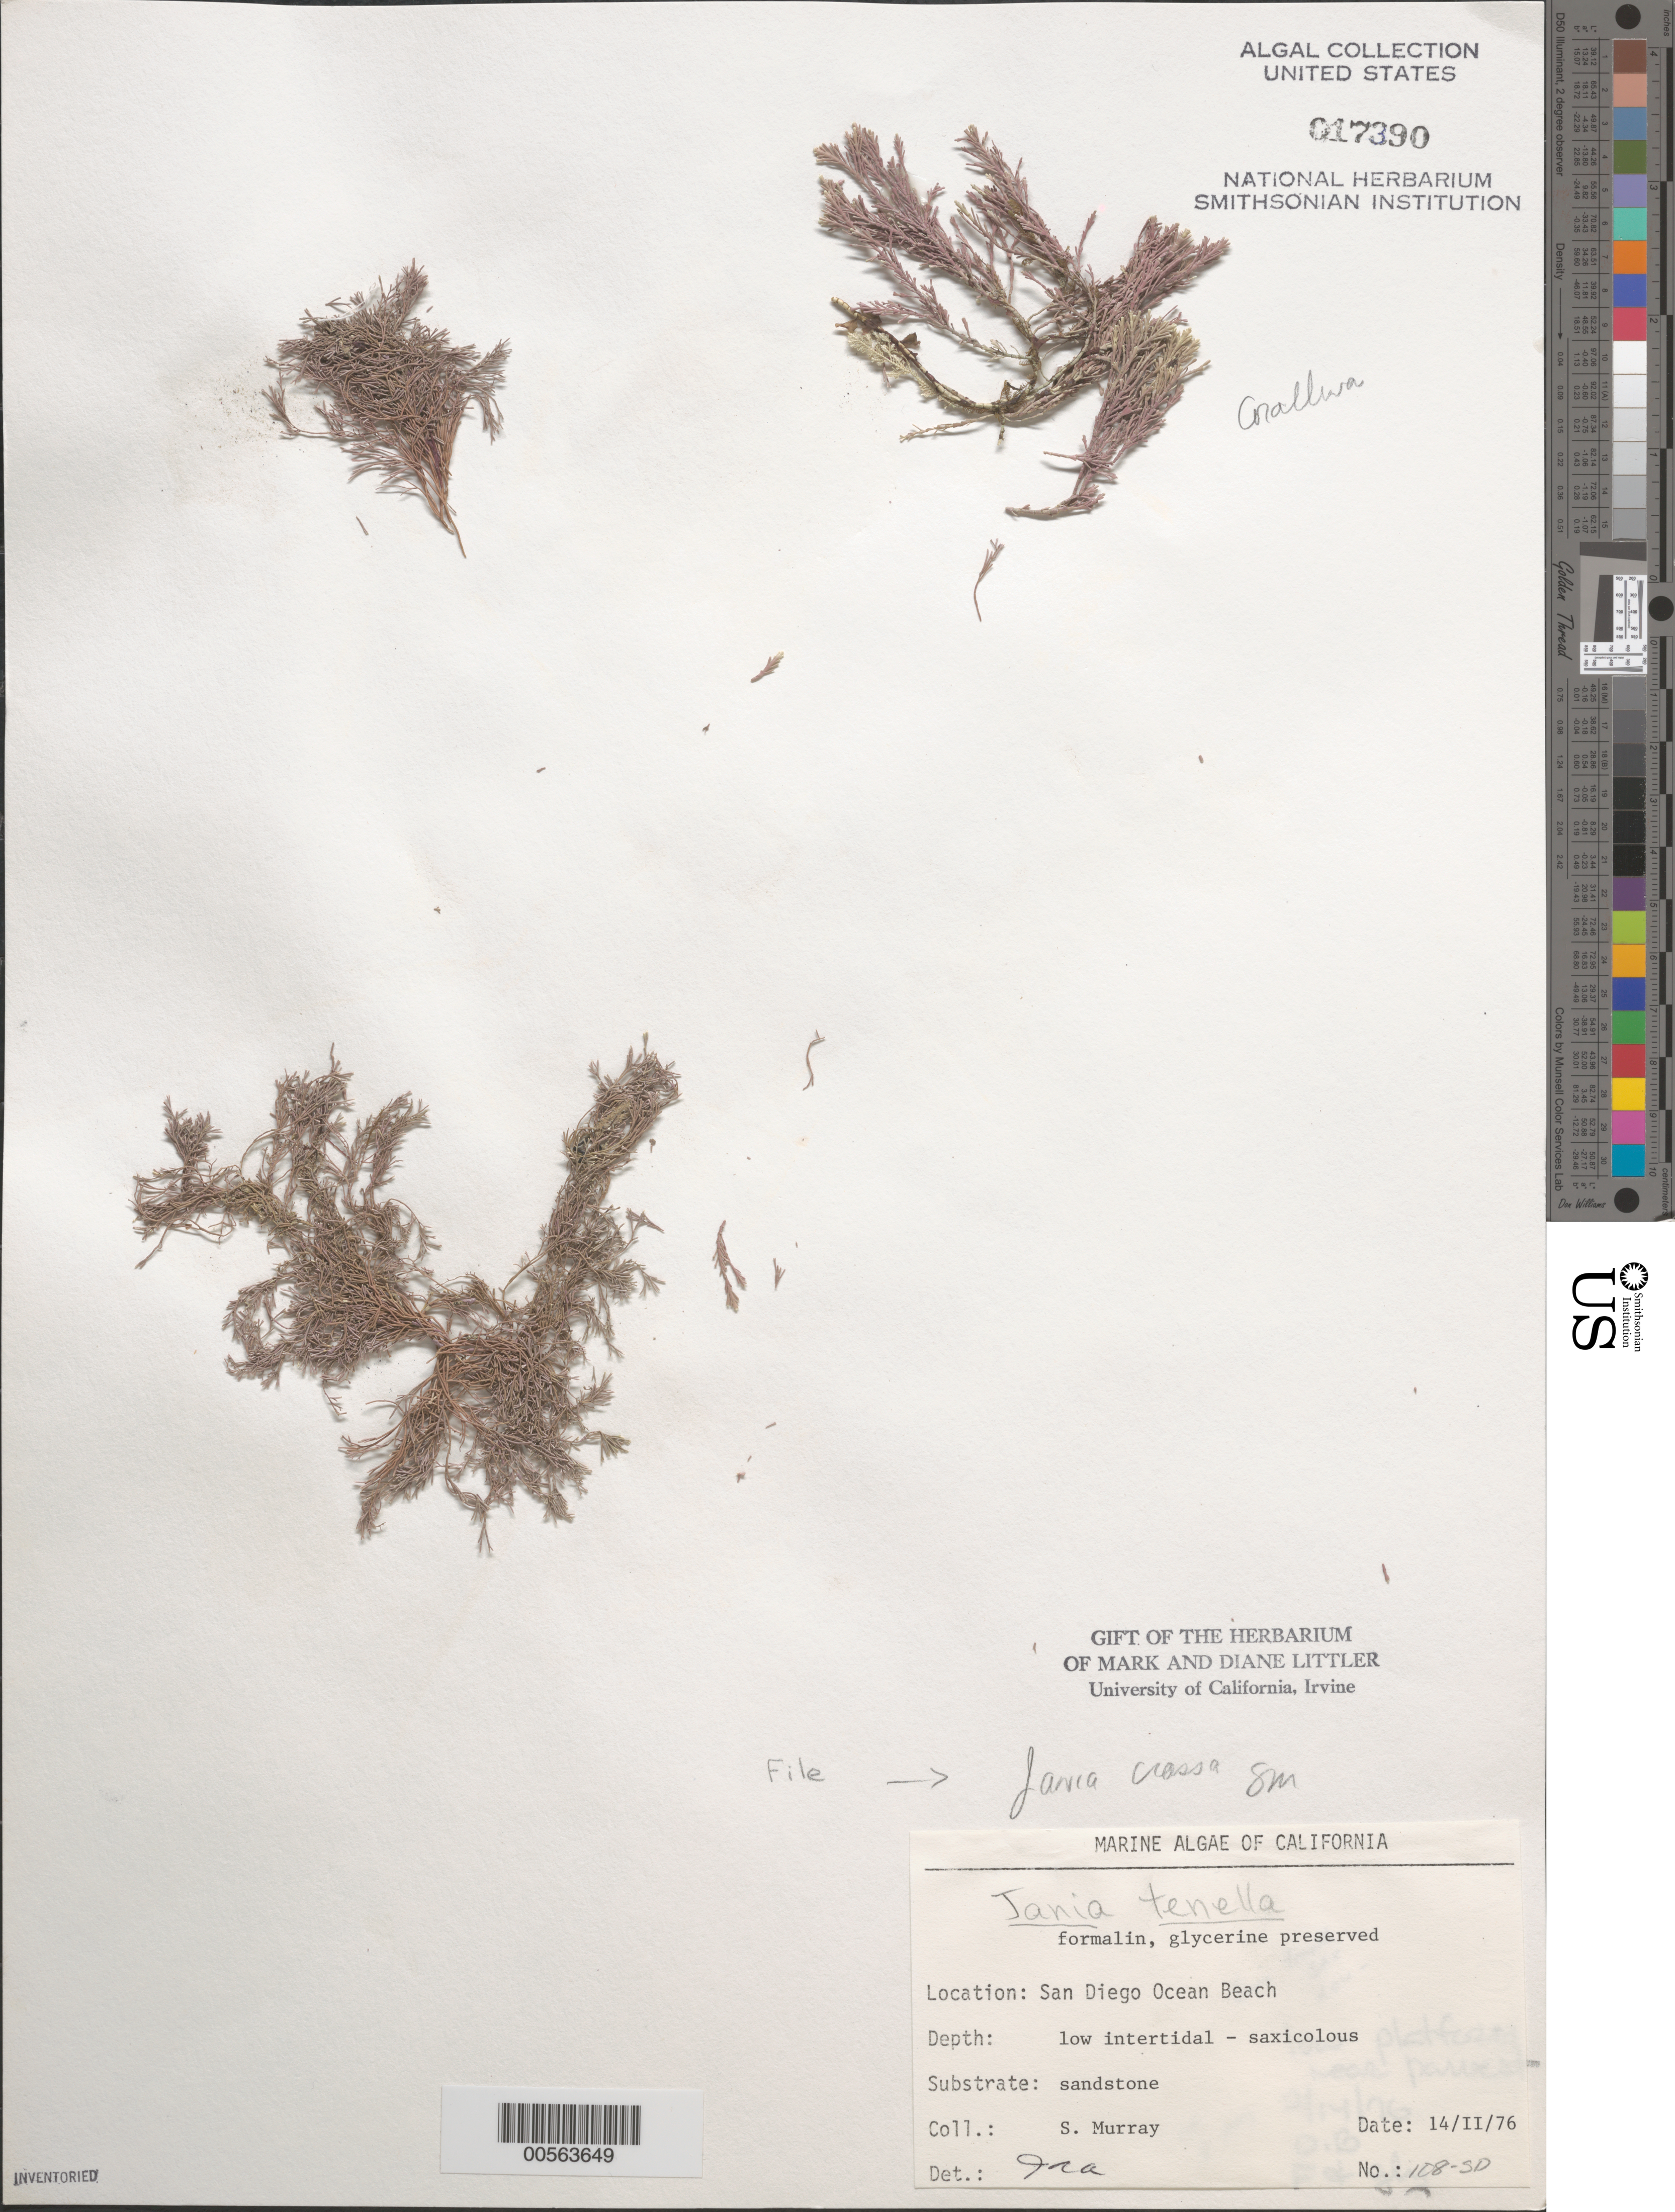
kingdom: Plantae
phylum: Rhodophyta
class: Florideophyceae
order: Corallinales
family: Corallinaceae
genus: Jania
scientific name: Jania crassa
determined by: Murray, S. N.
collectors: S. N. Murray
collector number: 108-SD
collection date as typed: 14 Feb 1976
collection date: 1976-02-14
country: United States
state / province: California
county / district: San Diego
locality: Ocean Beach, end of Del Monte Street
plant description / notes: BLM-SOCALBIGHT Rocky Intertidal Survey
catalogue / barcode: US 17390